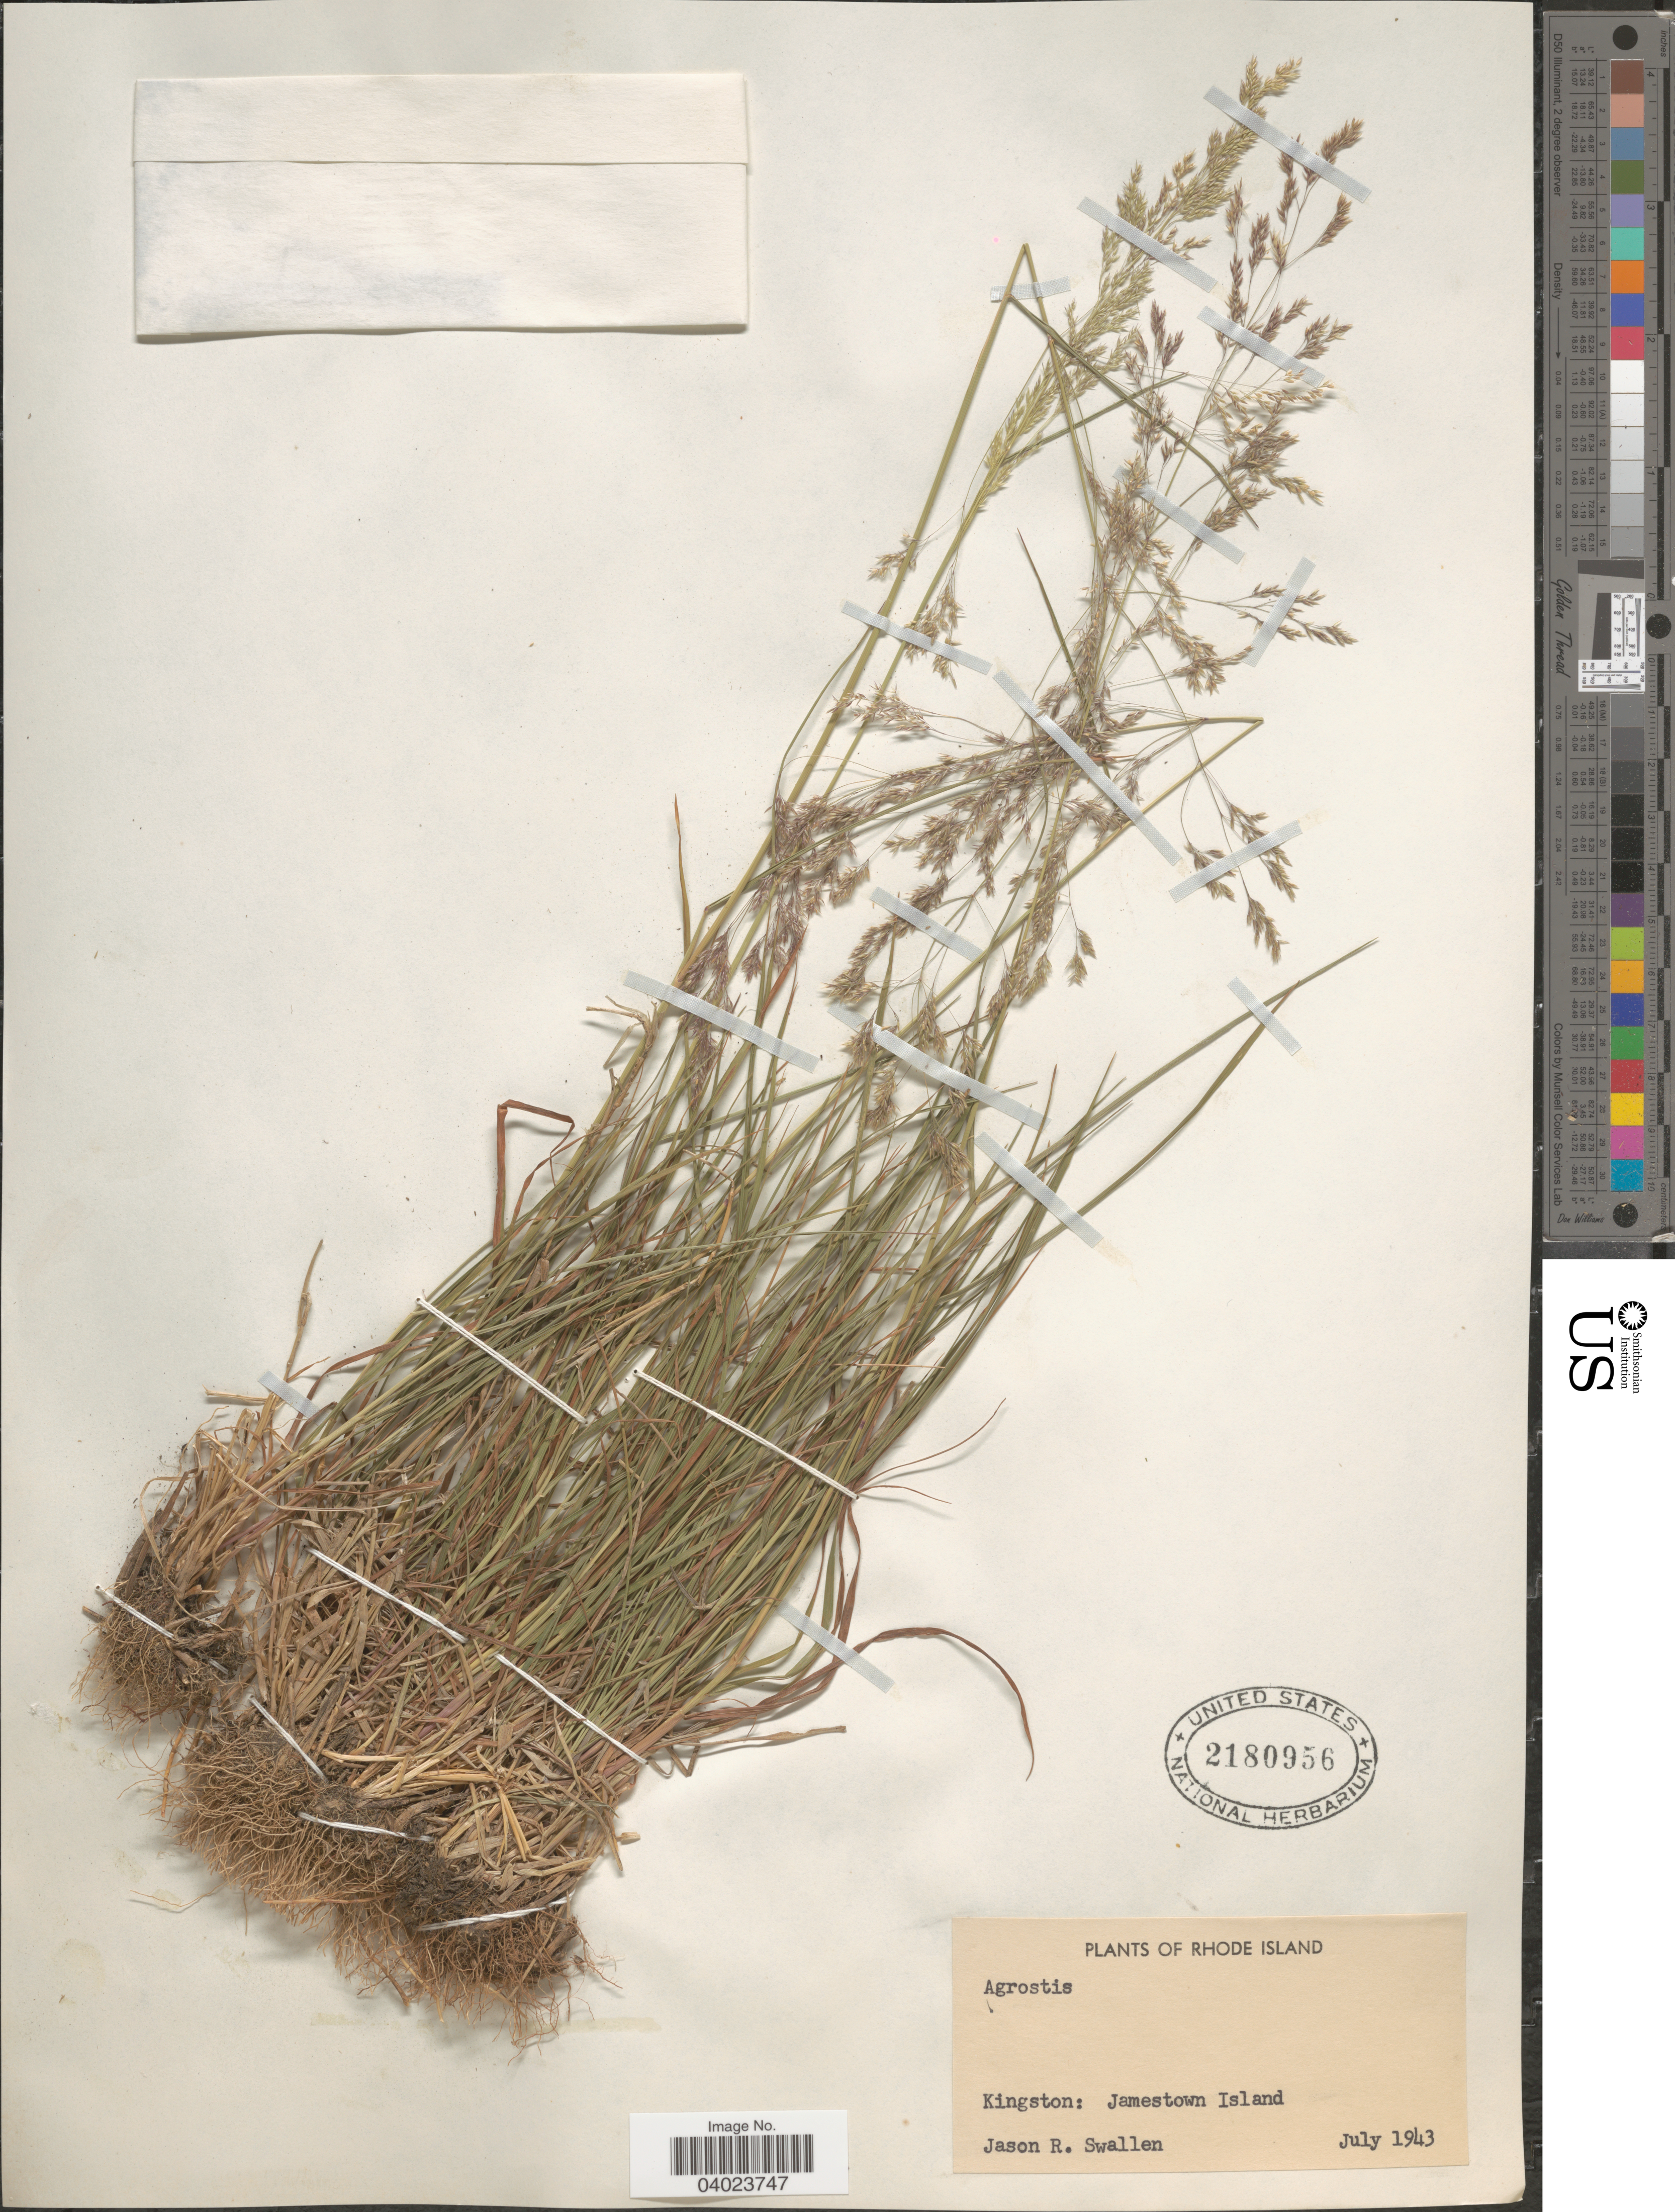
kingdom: Plantae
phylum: Tracheophyta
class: Liliopsida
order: Poales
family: Poaceae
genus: Agrostis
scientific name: Agrostis sp.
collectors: J. R. Swallen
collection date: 1943-07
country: United States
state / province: Rhode Island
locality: Kingston: Jamestown Island.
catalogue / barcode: US 2180956